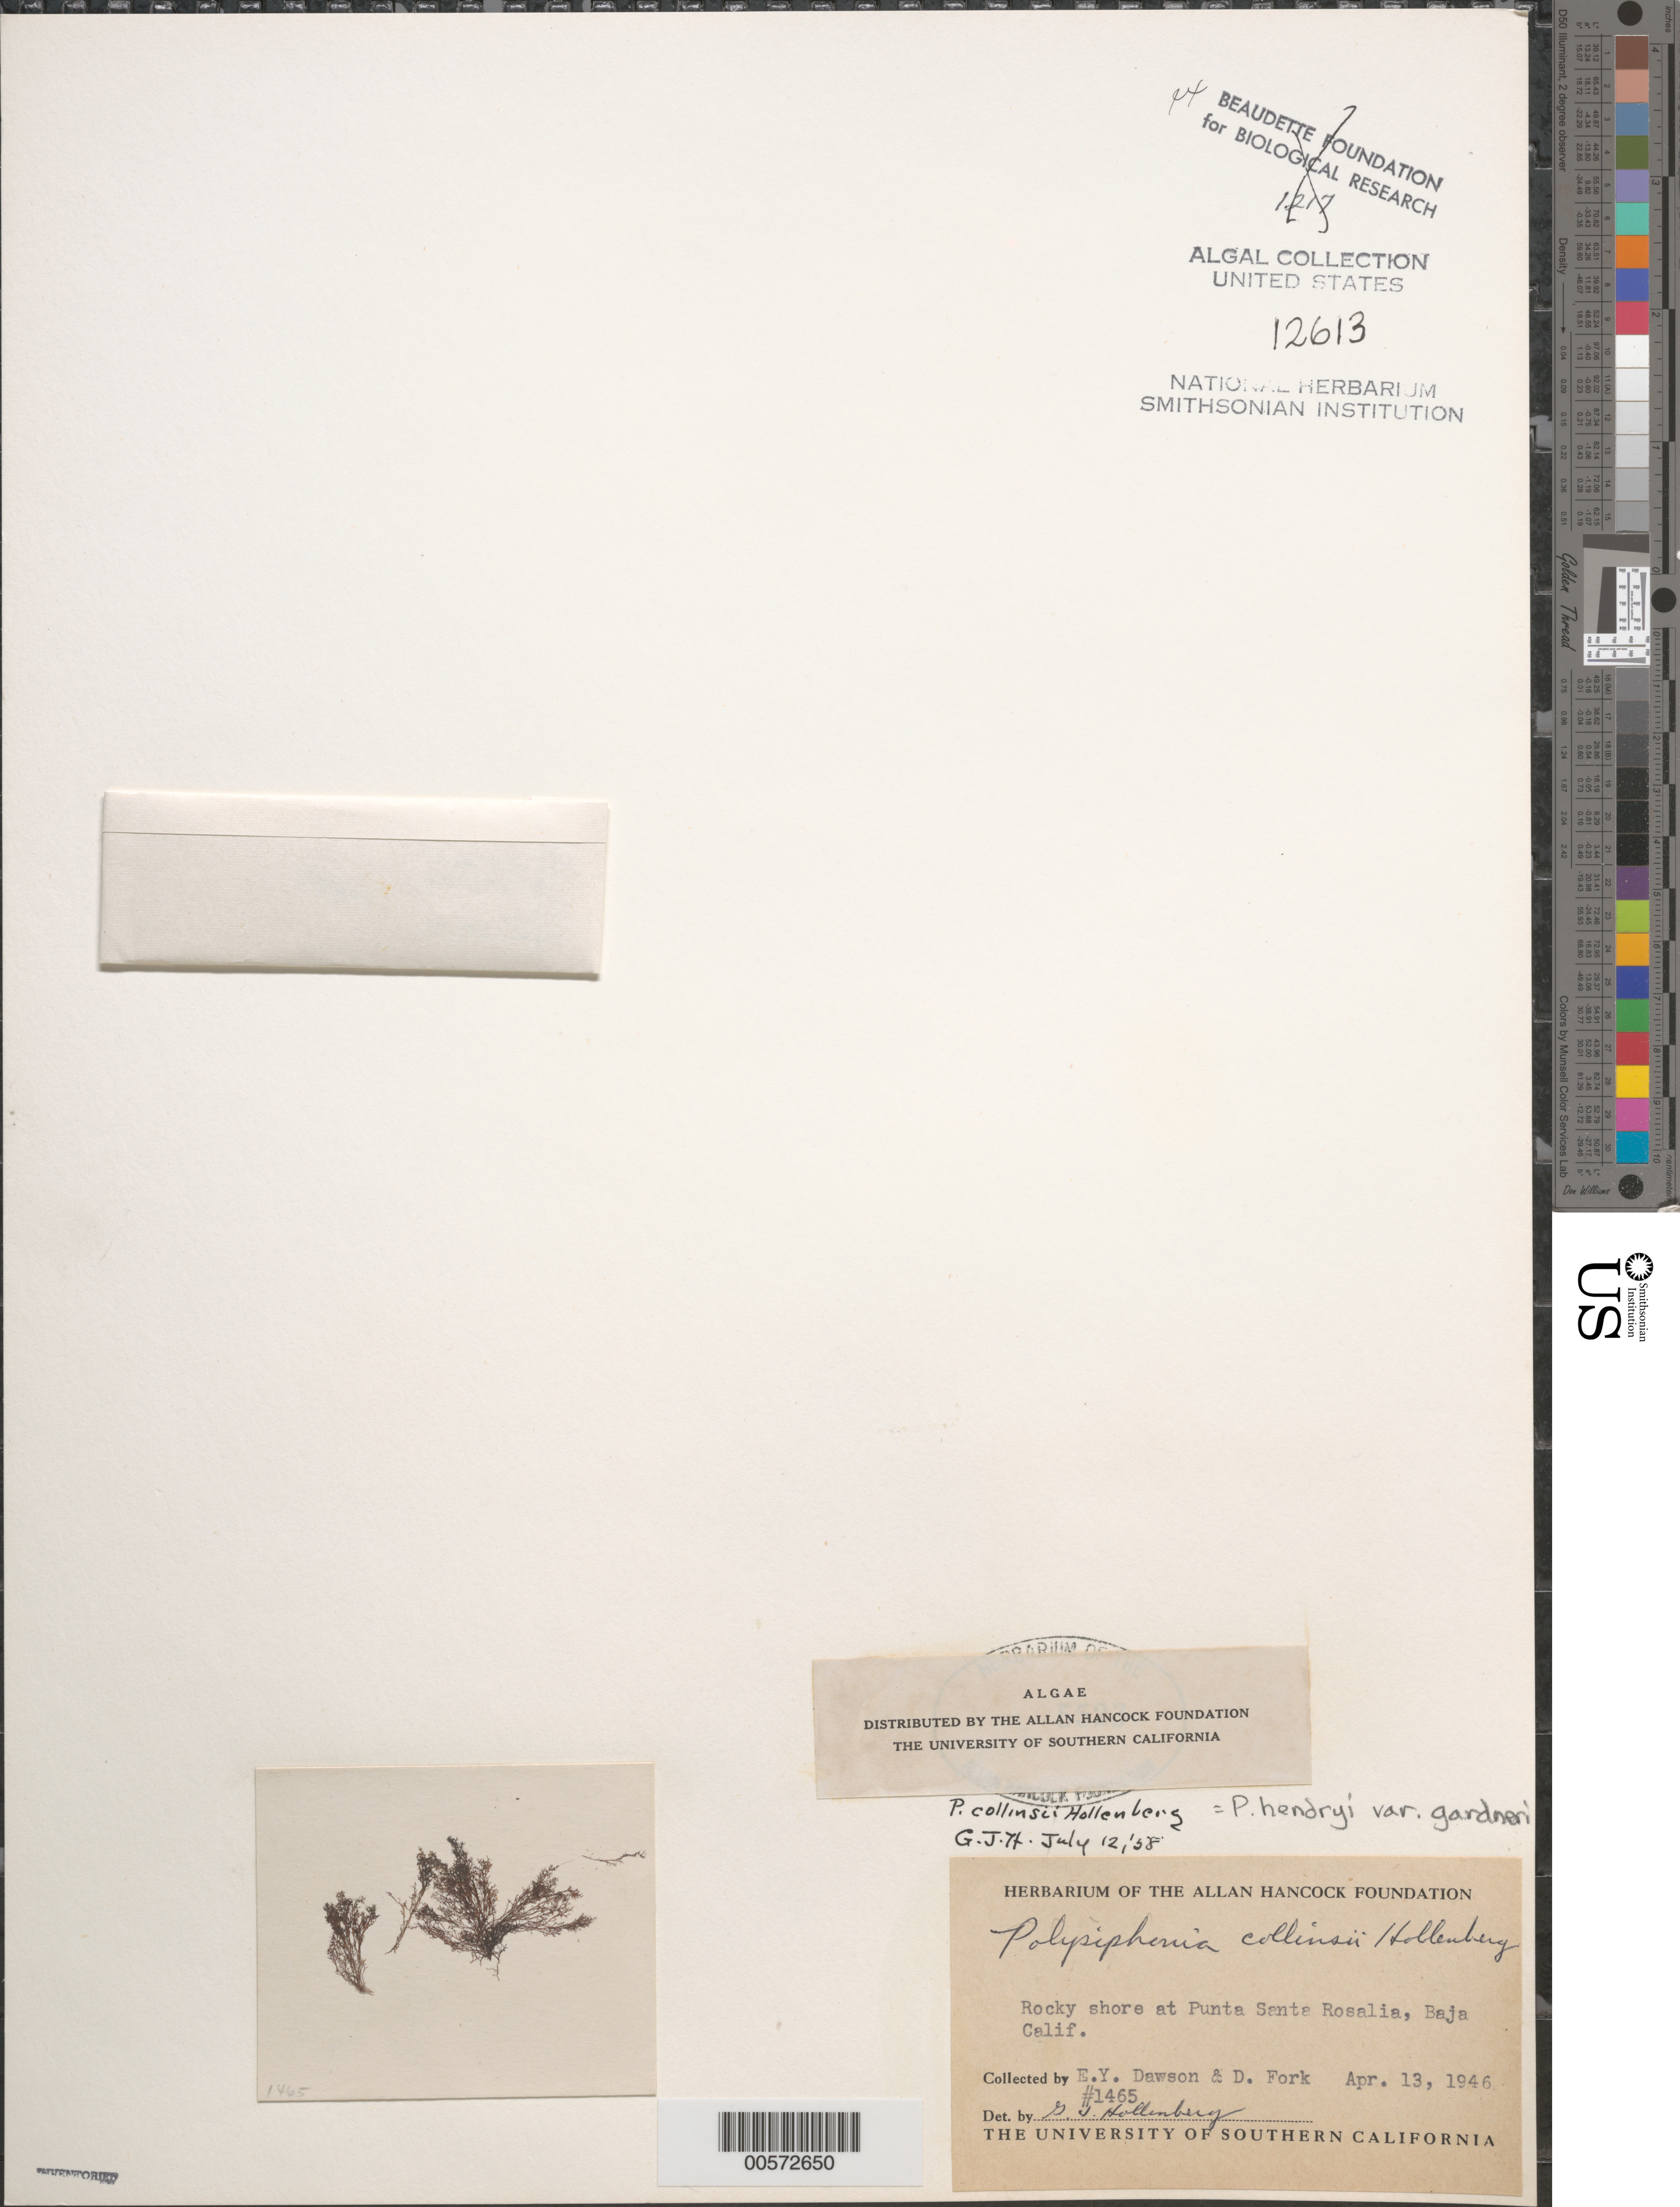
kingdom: Plantae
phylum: Rhodophyta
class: Florideophyceae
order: Ceramiales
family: Rhodomelaceae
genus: Polysiphonia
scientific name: Polysiphonia hendryi var. gardneri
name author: (Kylin) Hollenb.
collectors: E. Y. Dawson & D. Fork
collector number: EYD 1465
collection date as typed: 13 Apr 1946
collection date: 1946-04-13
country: Mexico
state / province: Baja California Sur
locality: Punta Santa Rosalia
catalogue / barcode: US 12613